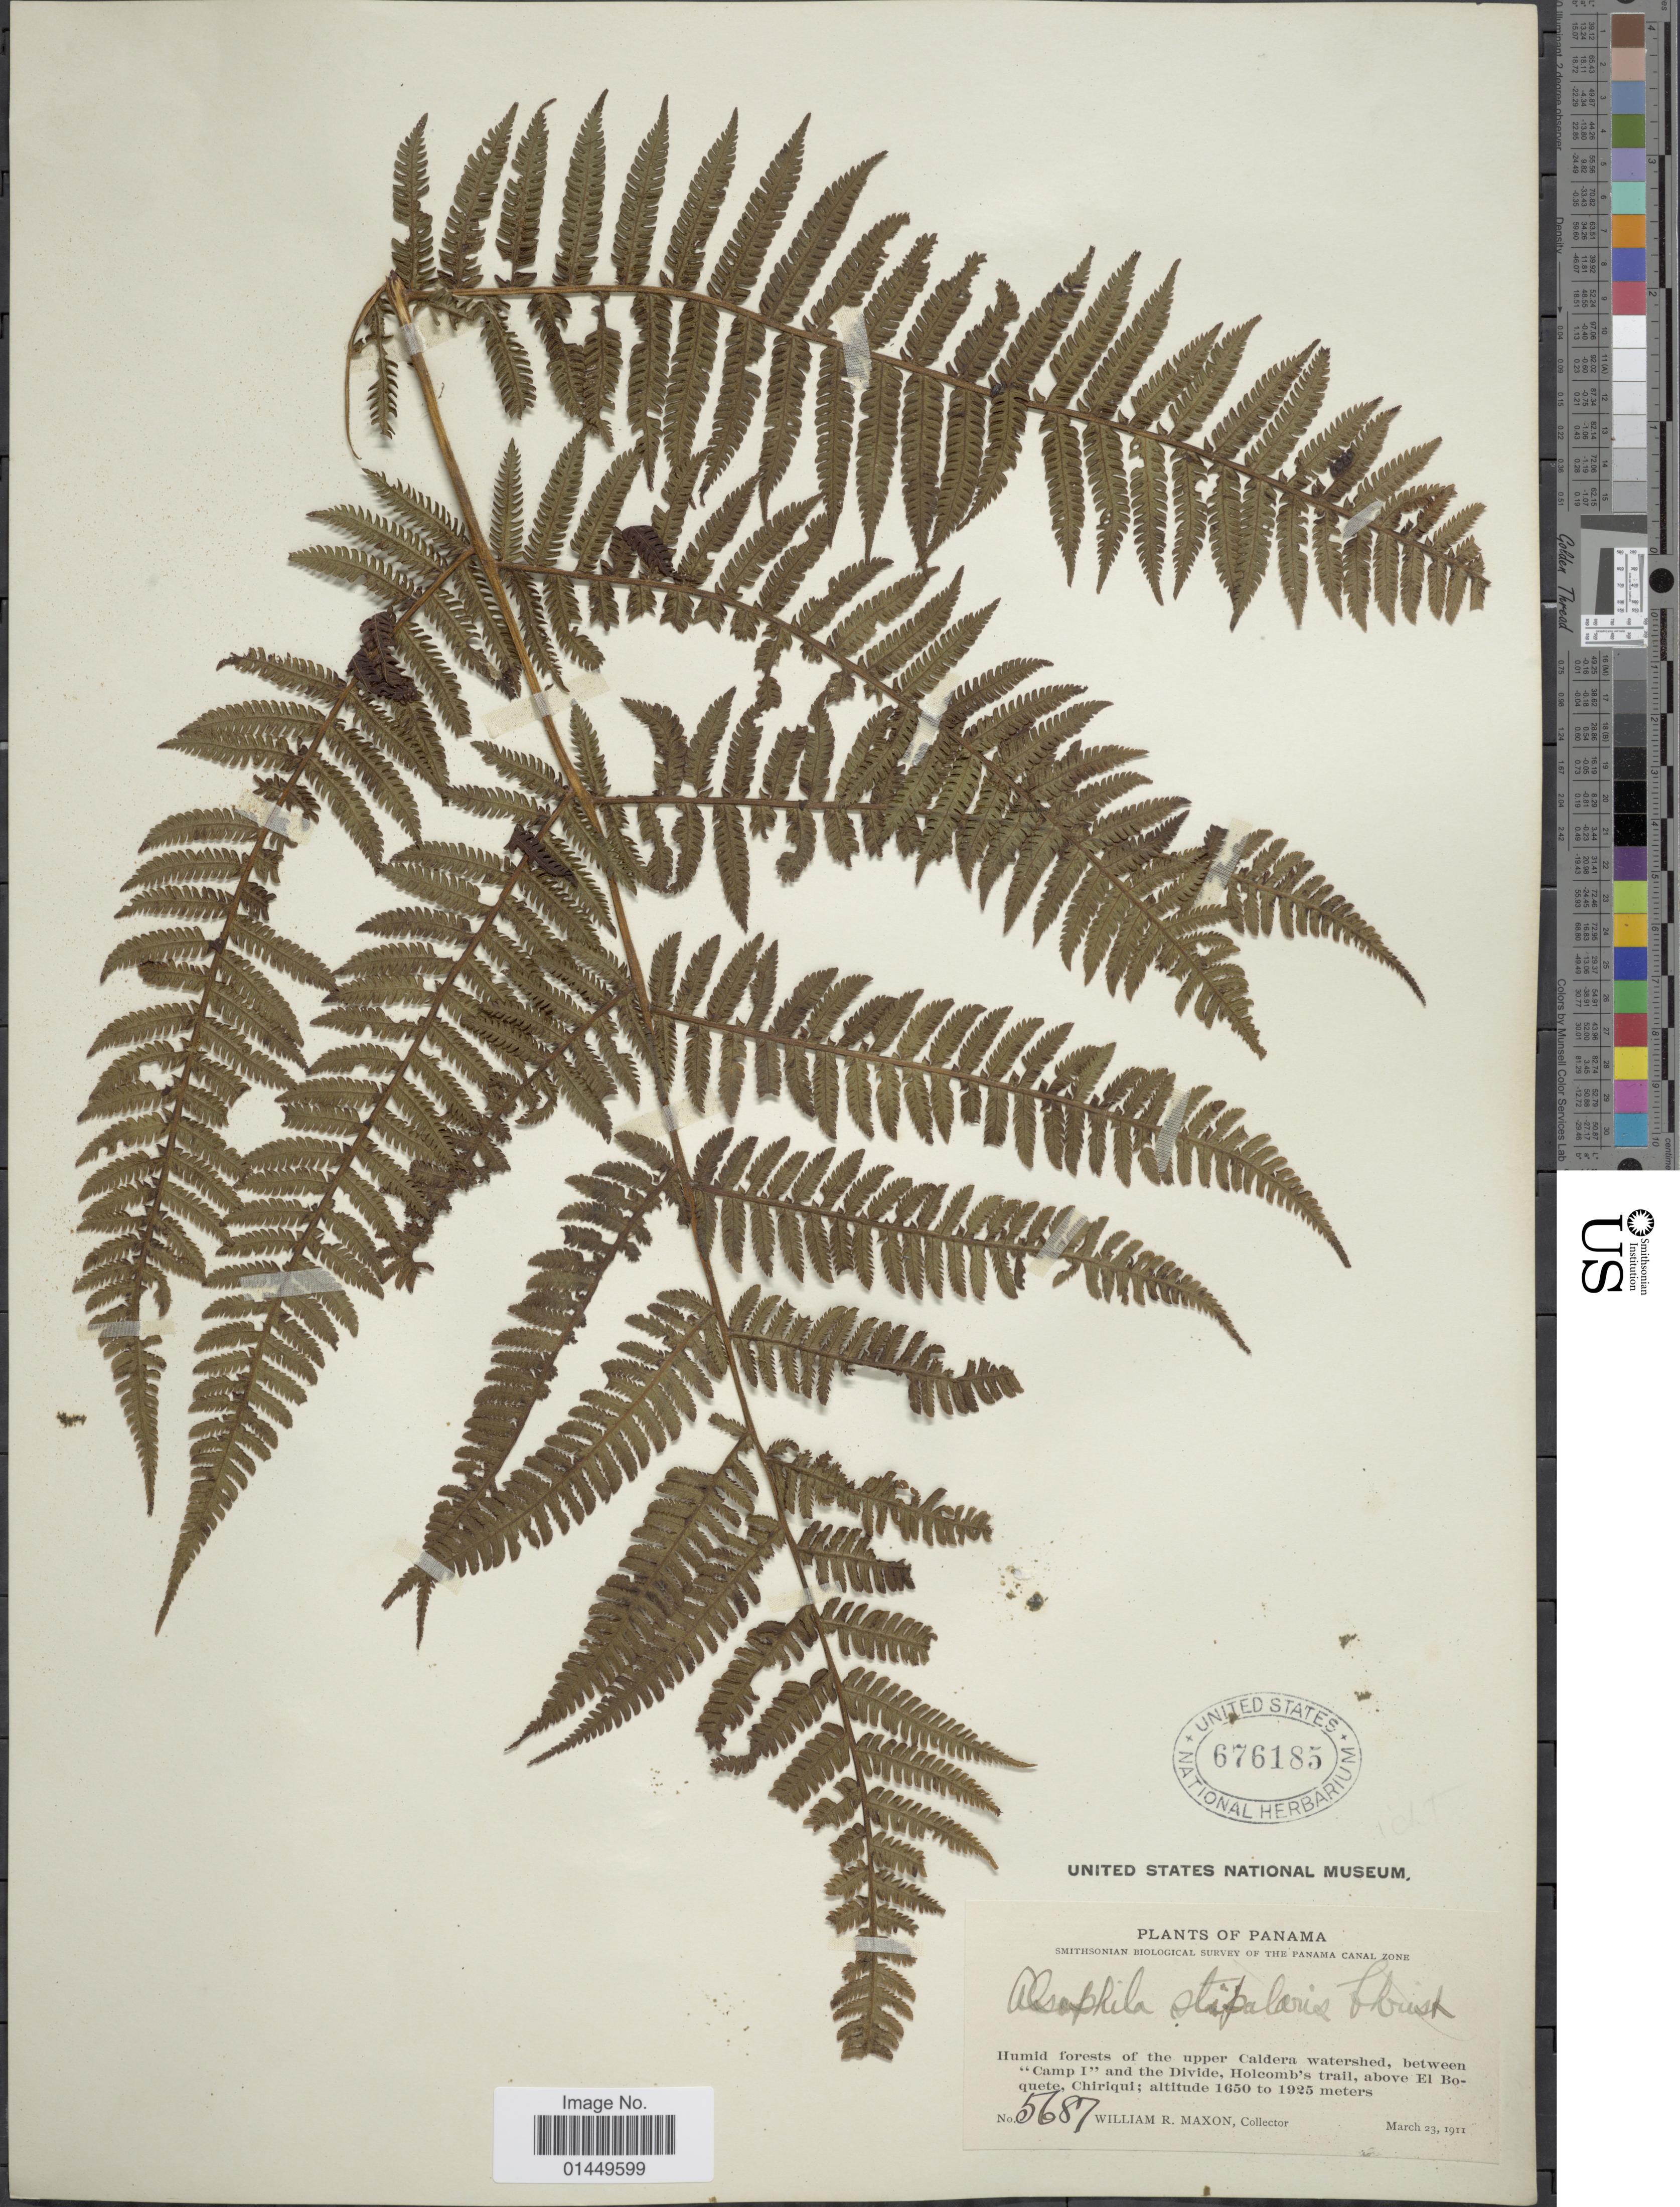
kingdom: Plantae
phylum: Tracheophyta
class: Polypodiopsida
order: Cyatheales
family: Cyatheaceae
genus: Cyathea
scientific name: Cyathea stipularis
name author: (Christ) Domin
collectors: W. R. Maxon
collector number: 5687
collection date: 1911-03-23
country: Panama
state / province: Chiriqui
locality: Humid forests of the upper Caldera watershed, between Camp 1 and the Divide, Holcomb's trail, above El Boquete, Chiriqui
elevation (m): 1650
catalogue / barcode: US 676185